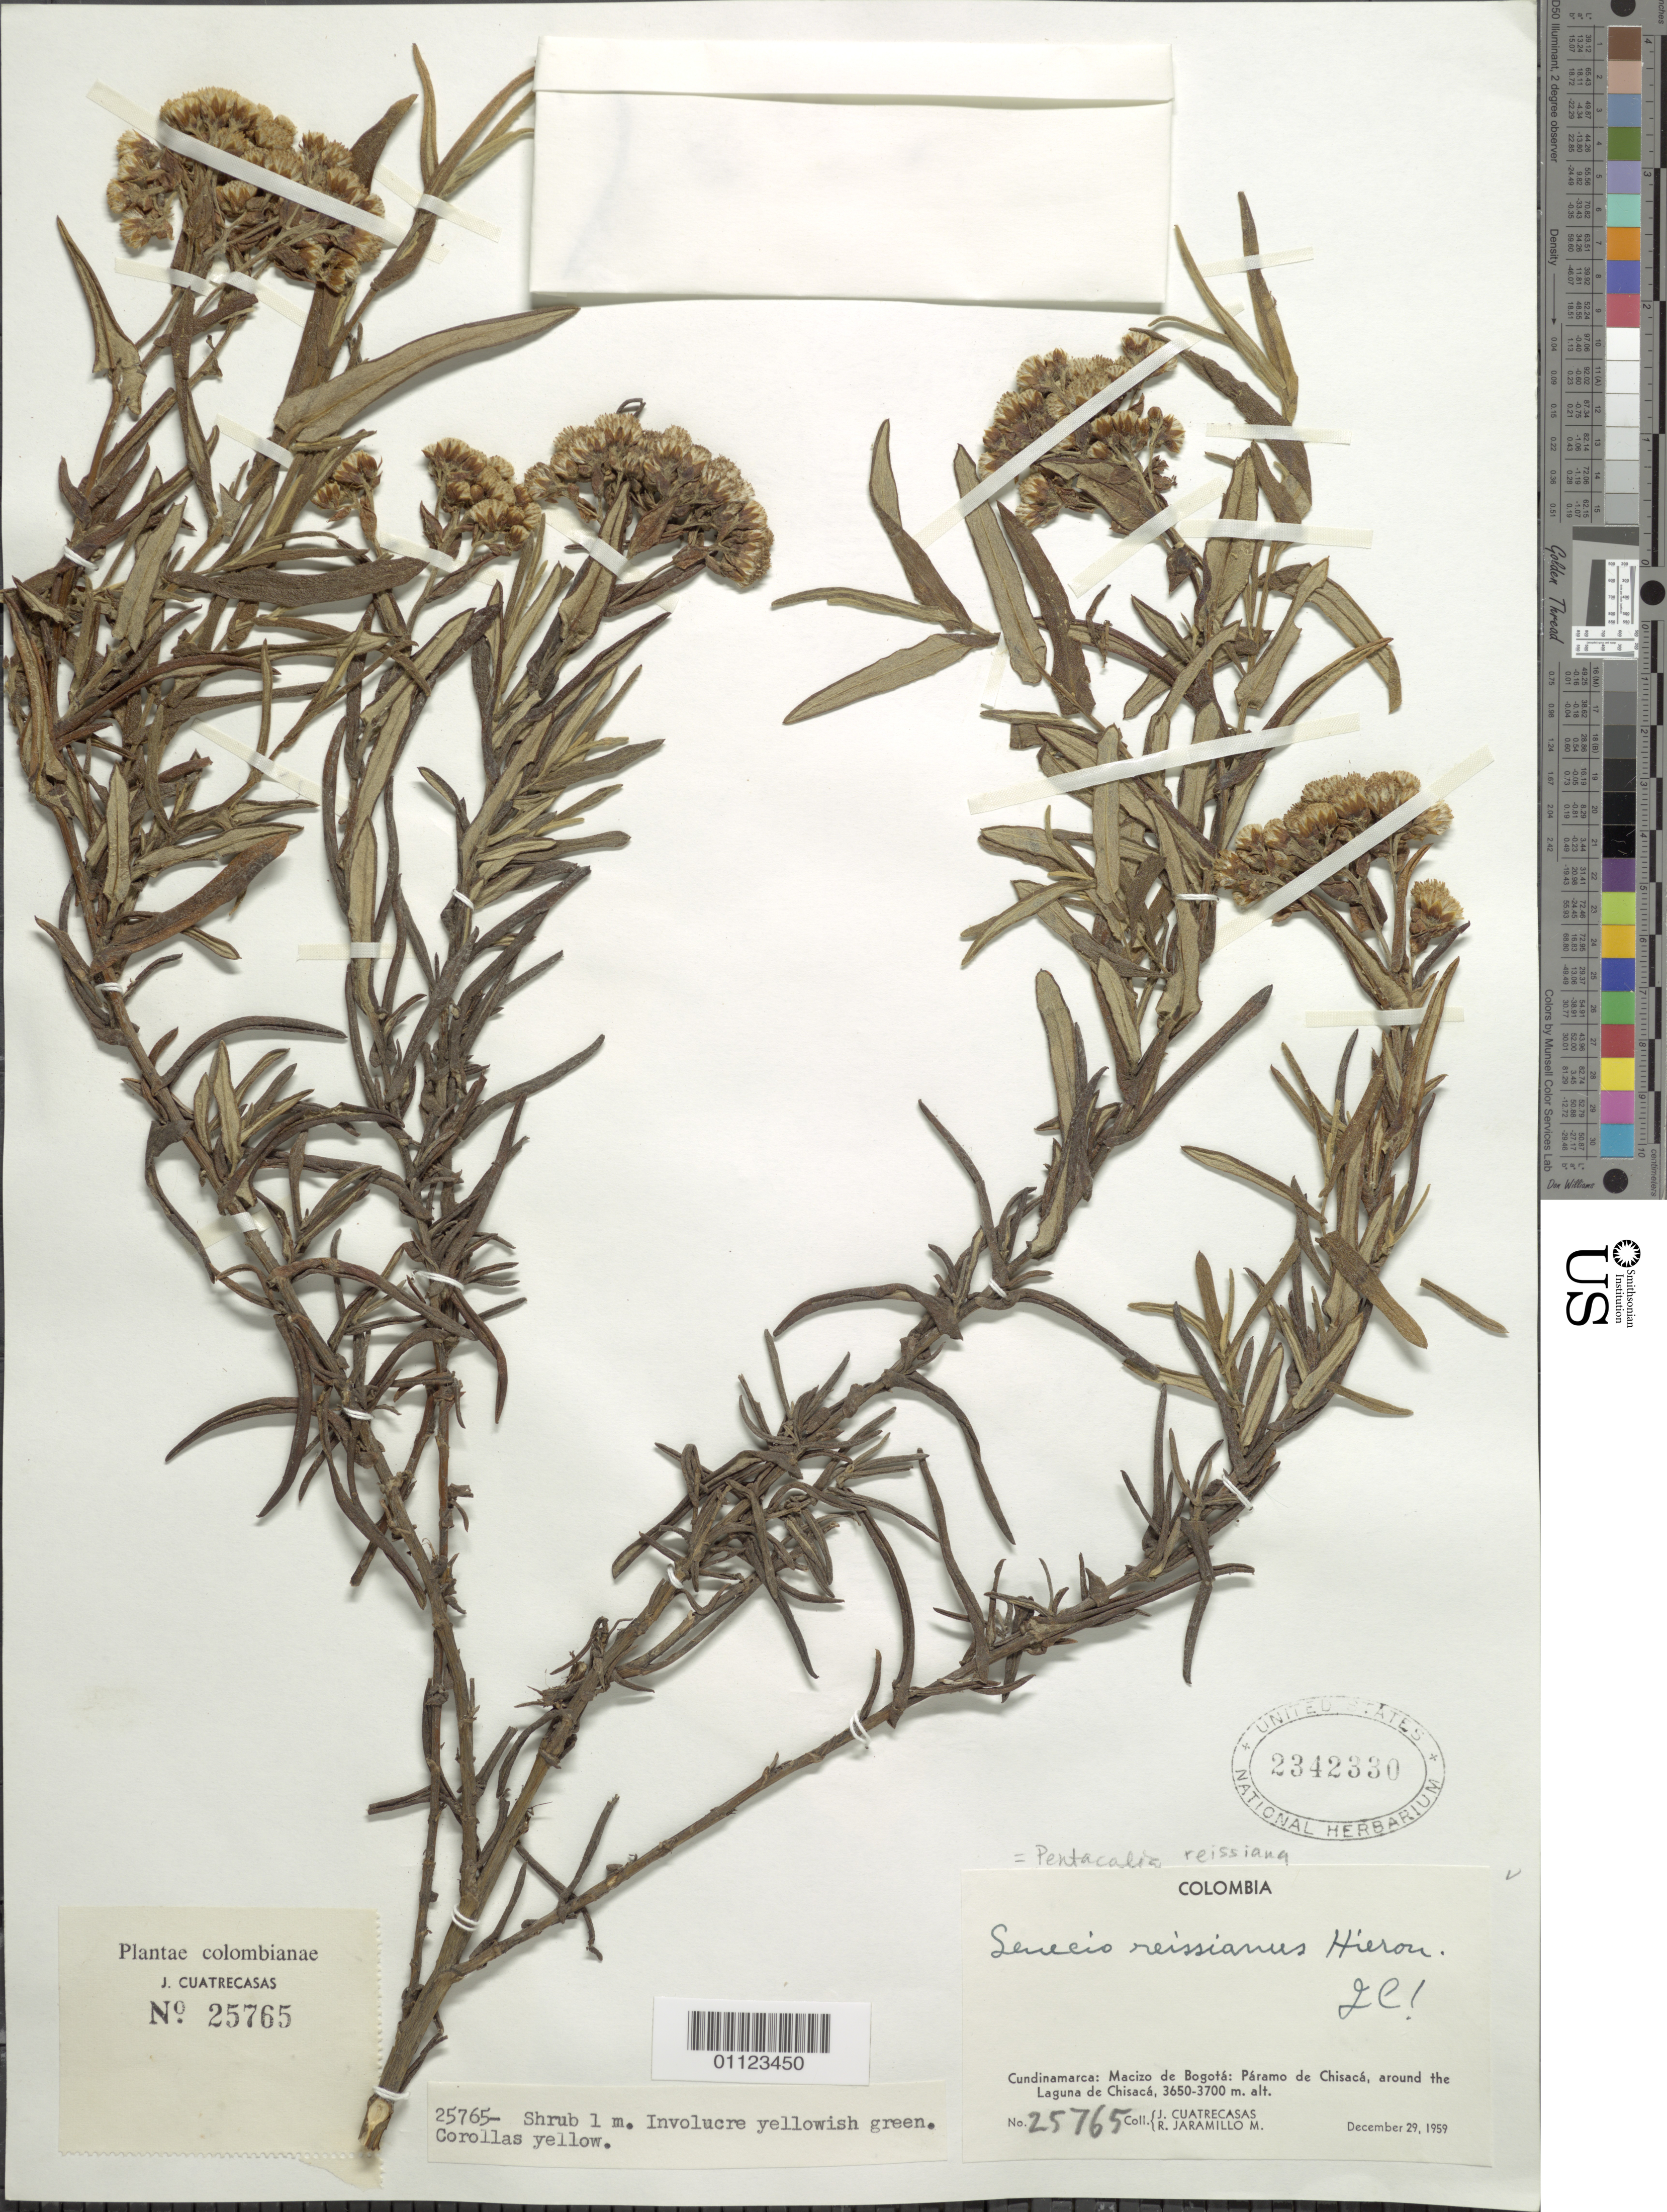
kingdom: Plantae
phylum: Tracheophyta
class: Magnoliopsida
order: Asterales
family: Asteraceae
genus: Pentacalia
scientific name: Pentacalia reissiana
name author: (Hieron.) Cuatrec.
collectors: J. Cuatrecasas & R. Jaramillo M.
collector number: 25765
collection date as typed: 29 Dec 1959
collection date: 1959-12-29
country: Colombia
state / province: Cundinamarca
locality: Macizo de Bogotá, Páramo de Chisacá, around Laguna de Chisacá.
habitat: Paramo.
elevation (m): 3650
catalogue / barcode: US 2342330